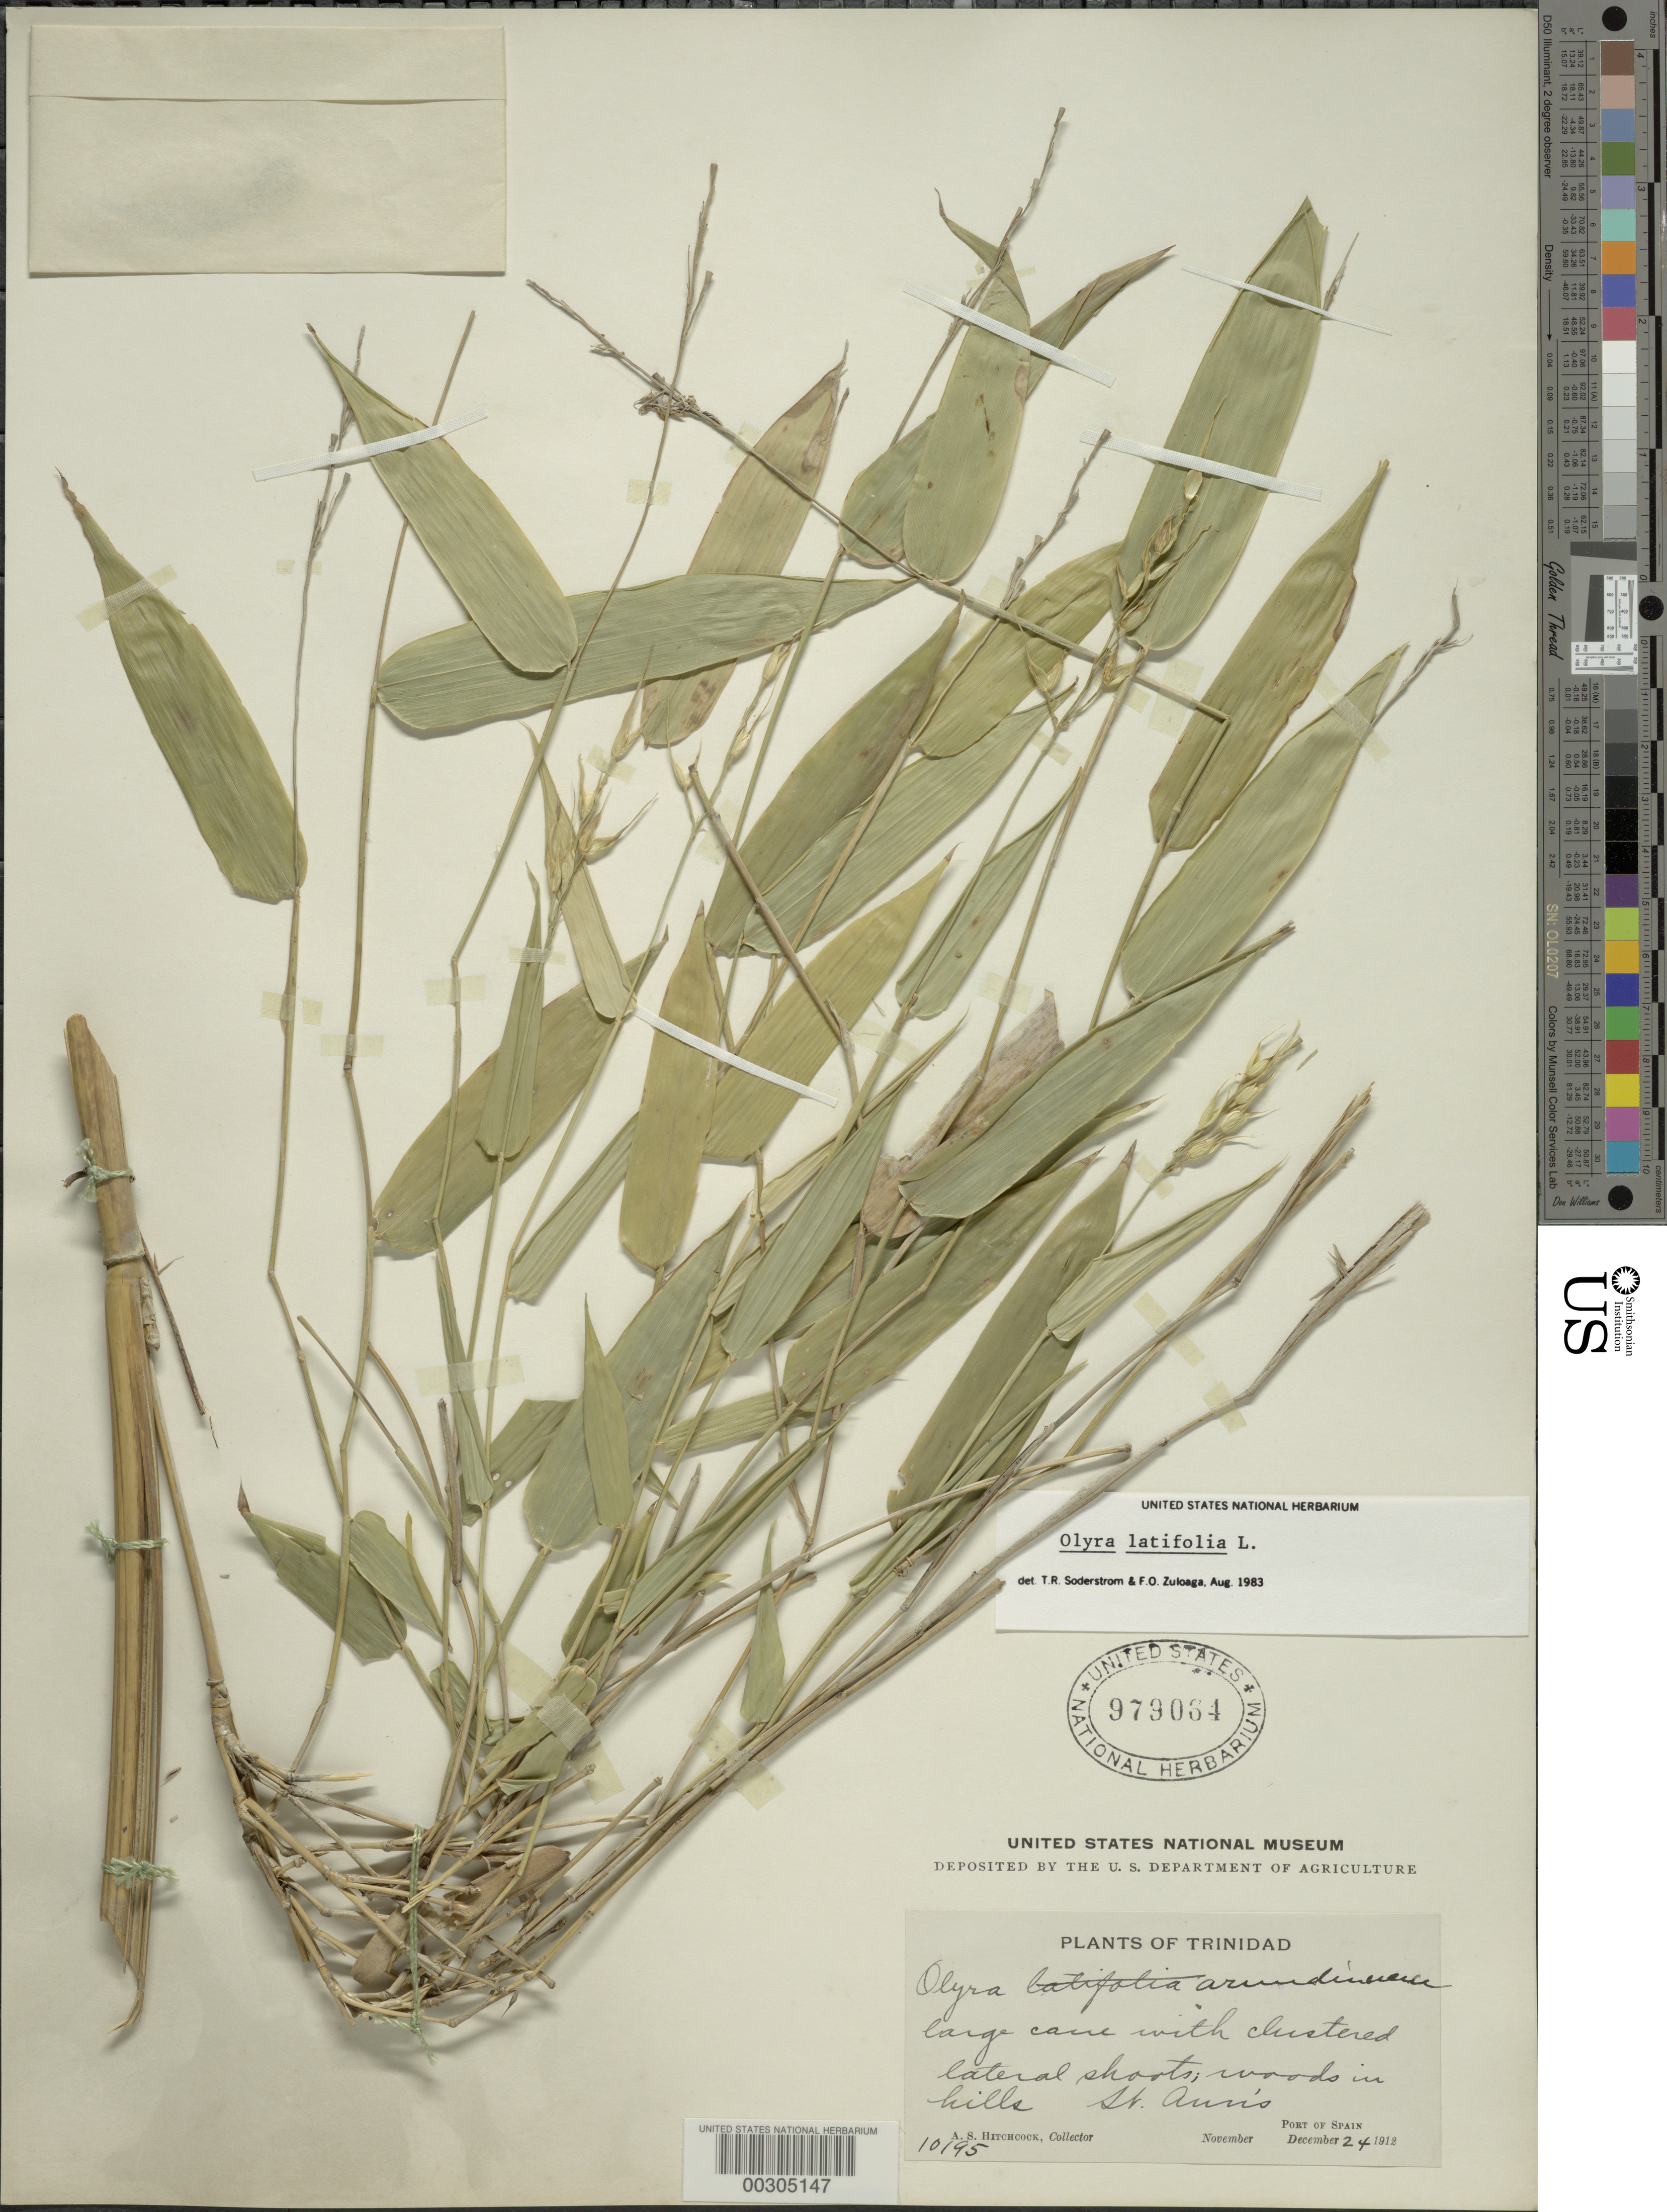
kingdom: Plantae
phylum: Tracheophyta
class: Liliopsida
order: Poales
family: Poaceae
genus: Olyra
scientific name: Olyra latifolia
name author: L.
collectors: A. S. Hitchcock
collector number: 10195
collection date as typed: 24 Dec 1912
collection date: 1912-12-24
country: Trinidad and Tobago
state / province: Port of Spain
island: Trinidad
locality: St. Ann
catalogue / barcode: US 979064